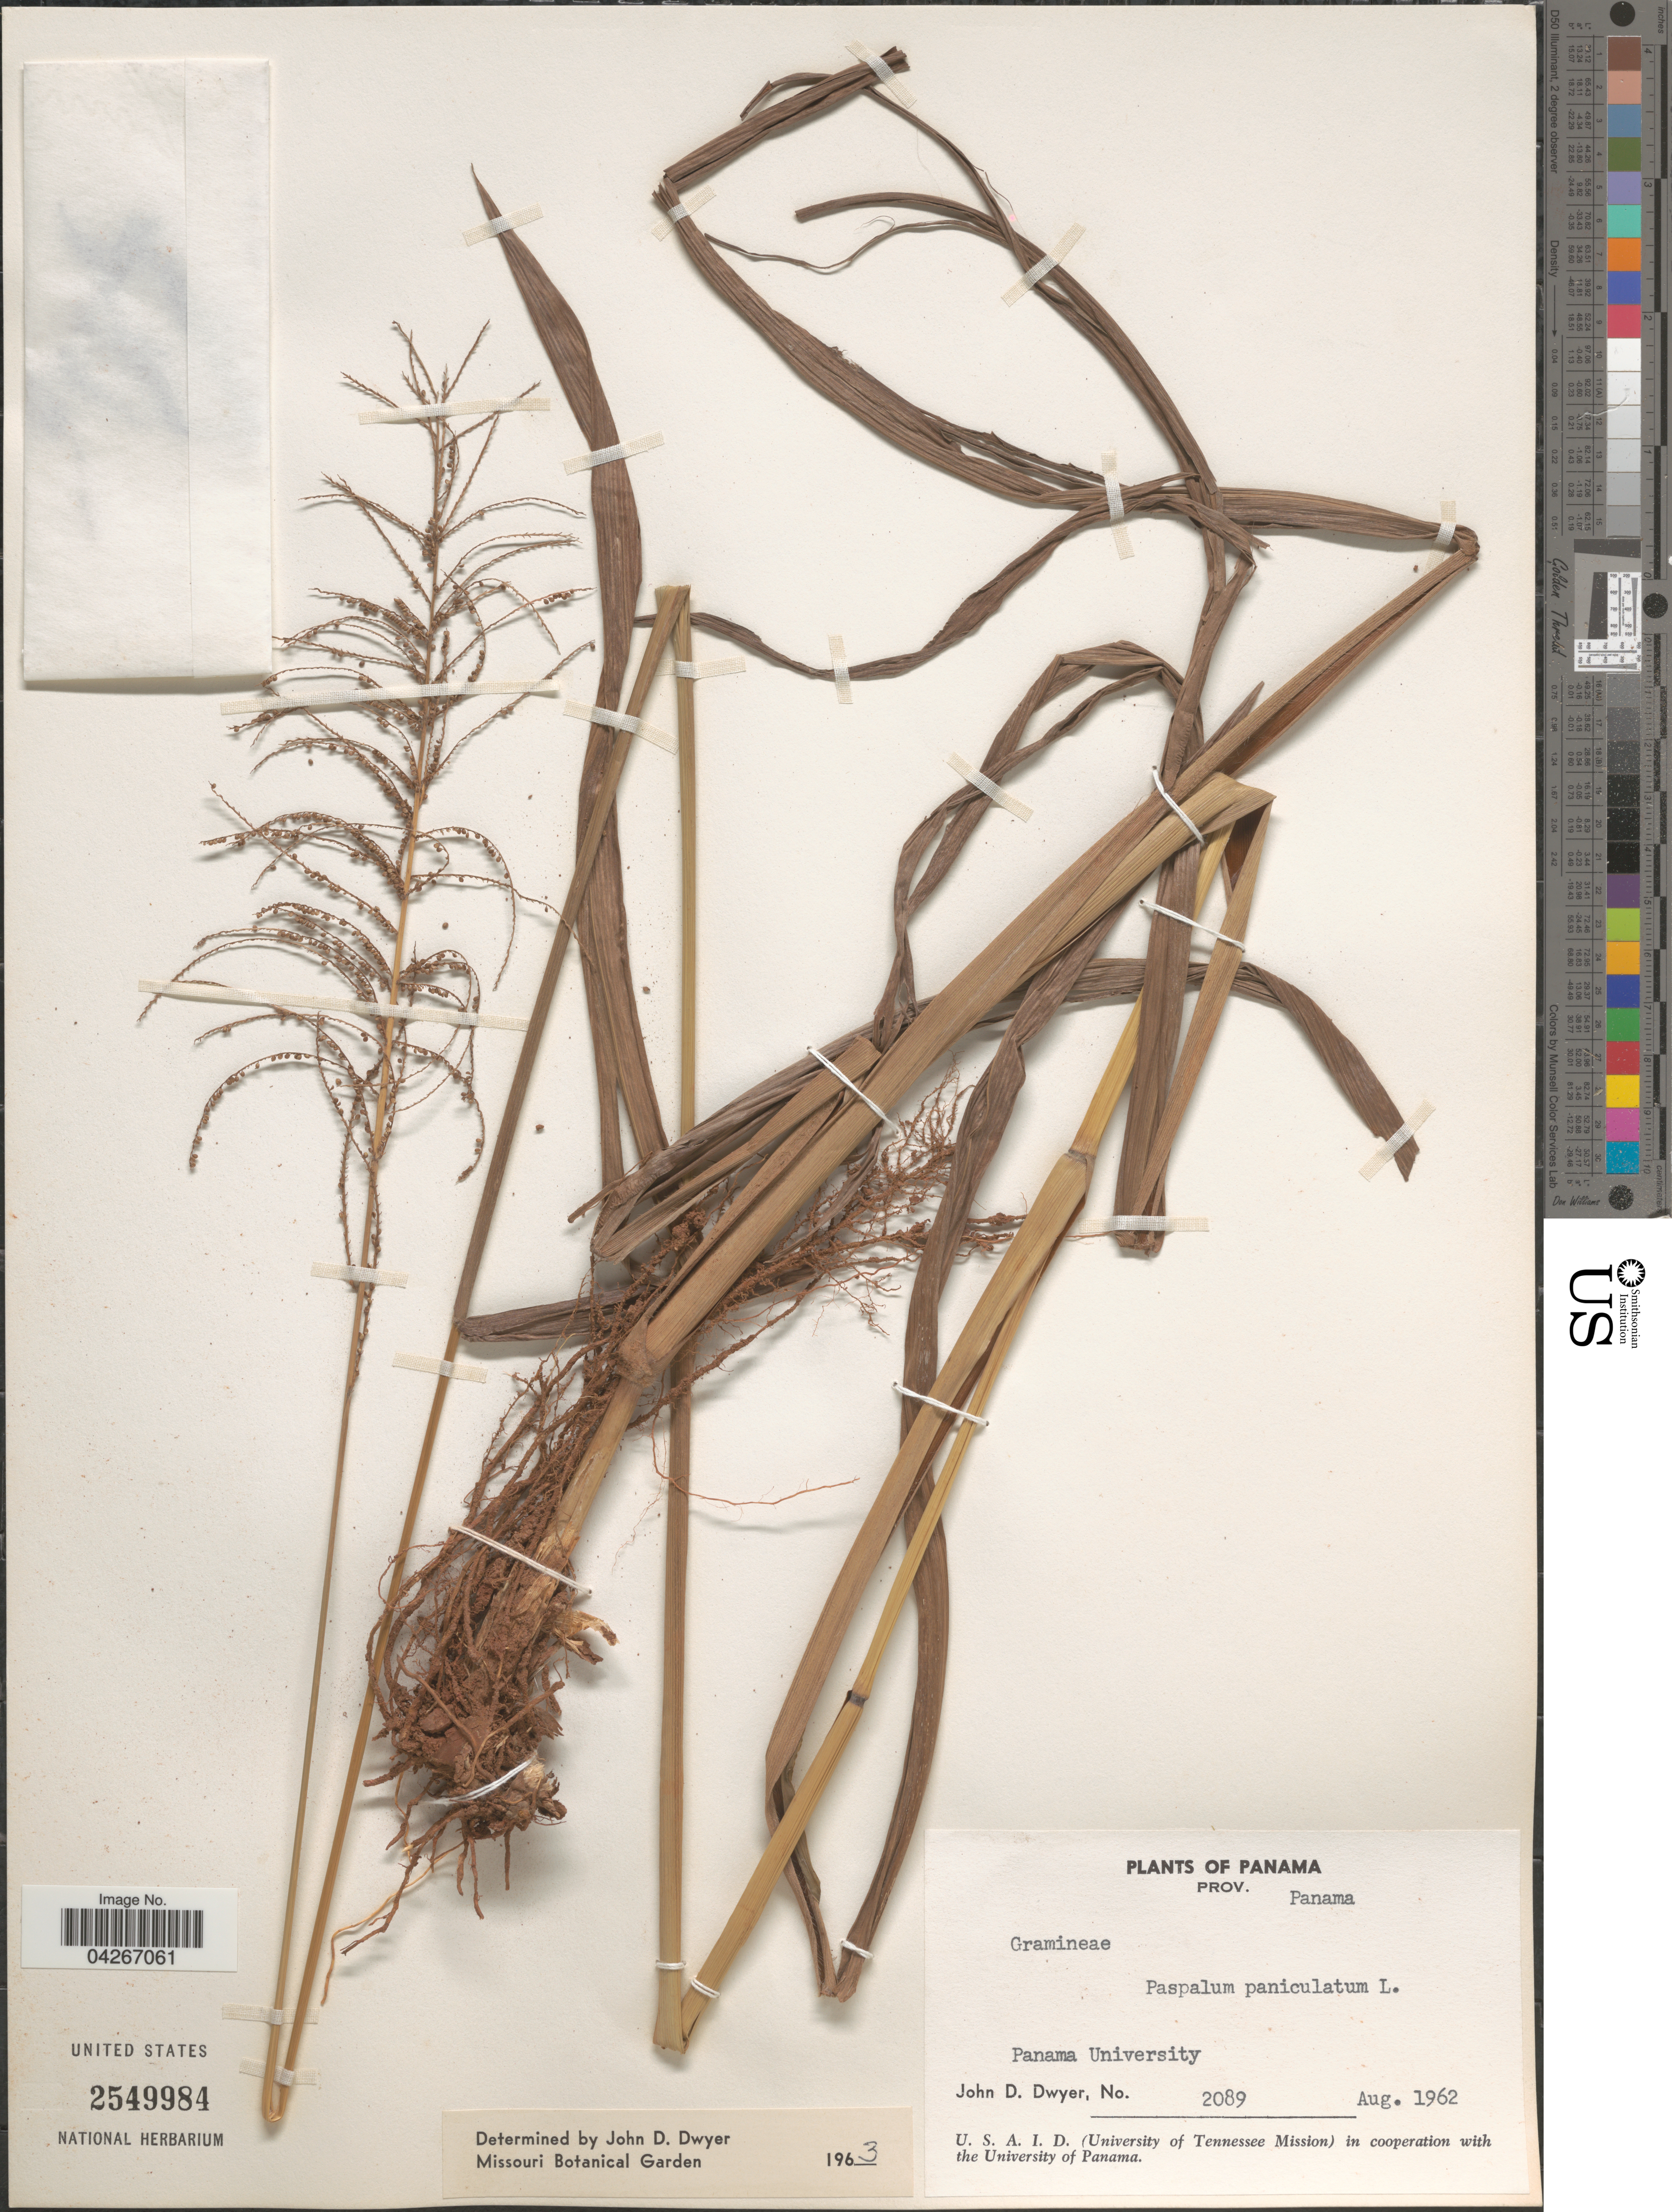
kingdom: Plantae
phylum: Tracheophyta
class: Liliopsida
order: Poales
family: Poaceae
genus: Paspalum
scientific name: Paspalum paniculatum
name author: L.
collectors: J. D. Dwyer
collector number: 2089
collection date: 1962-08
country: Panama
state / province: Panamá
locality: Panama University.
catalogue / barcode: US 2549984